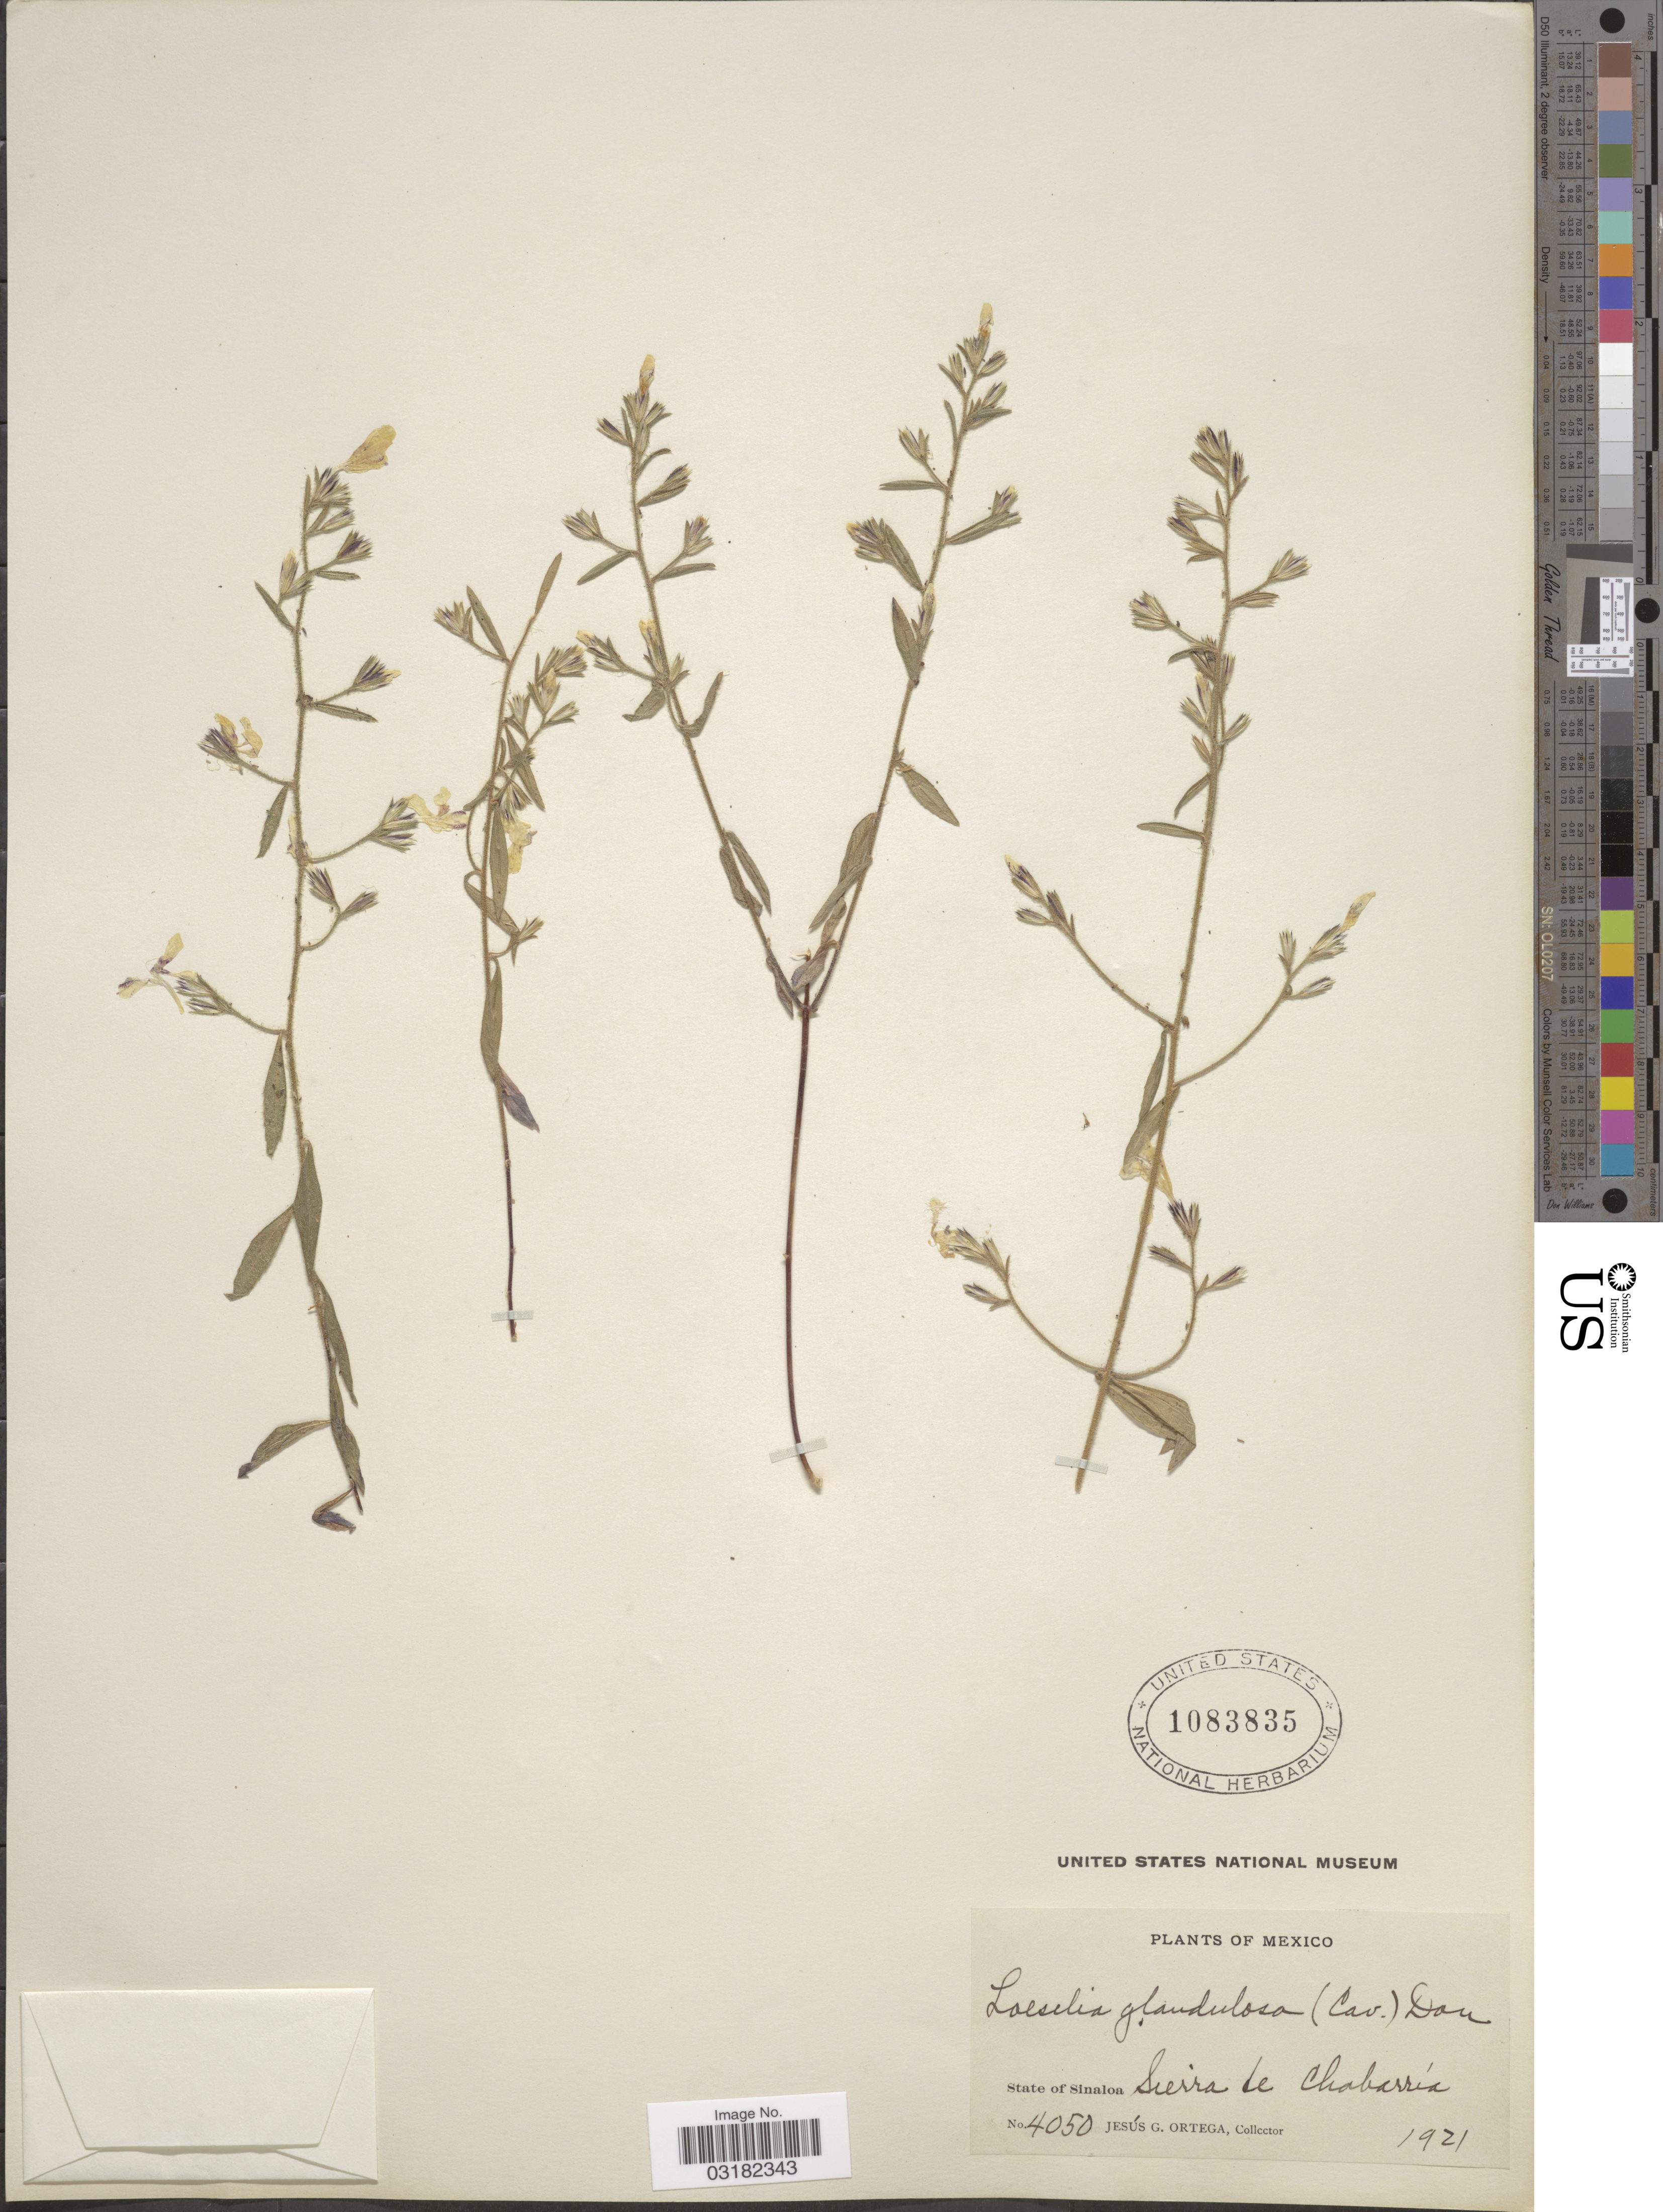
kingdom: Plantae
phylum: Tracheophyta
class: Magnoliopsida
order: Ericales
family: Polemoniaceae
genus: Loeselia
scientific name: Loeselia glandulosa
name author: (Cav.) G. Don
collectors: J. Ortega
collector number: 4050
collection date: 1921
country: Mexico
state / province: Sinaloa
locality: Sierra de Chabarría.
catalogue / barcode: US 1083835